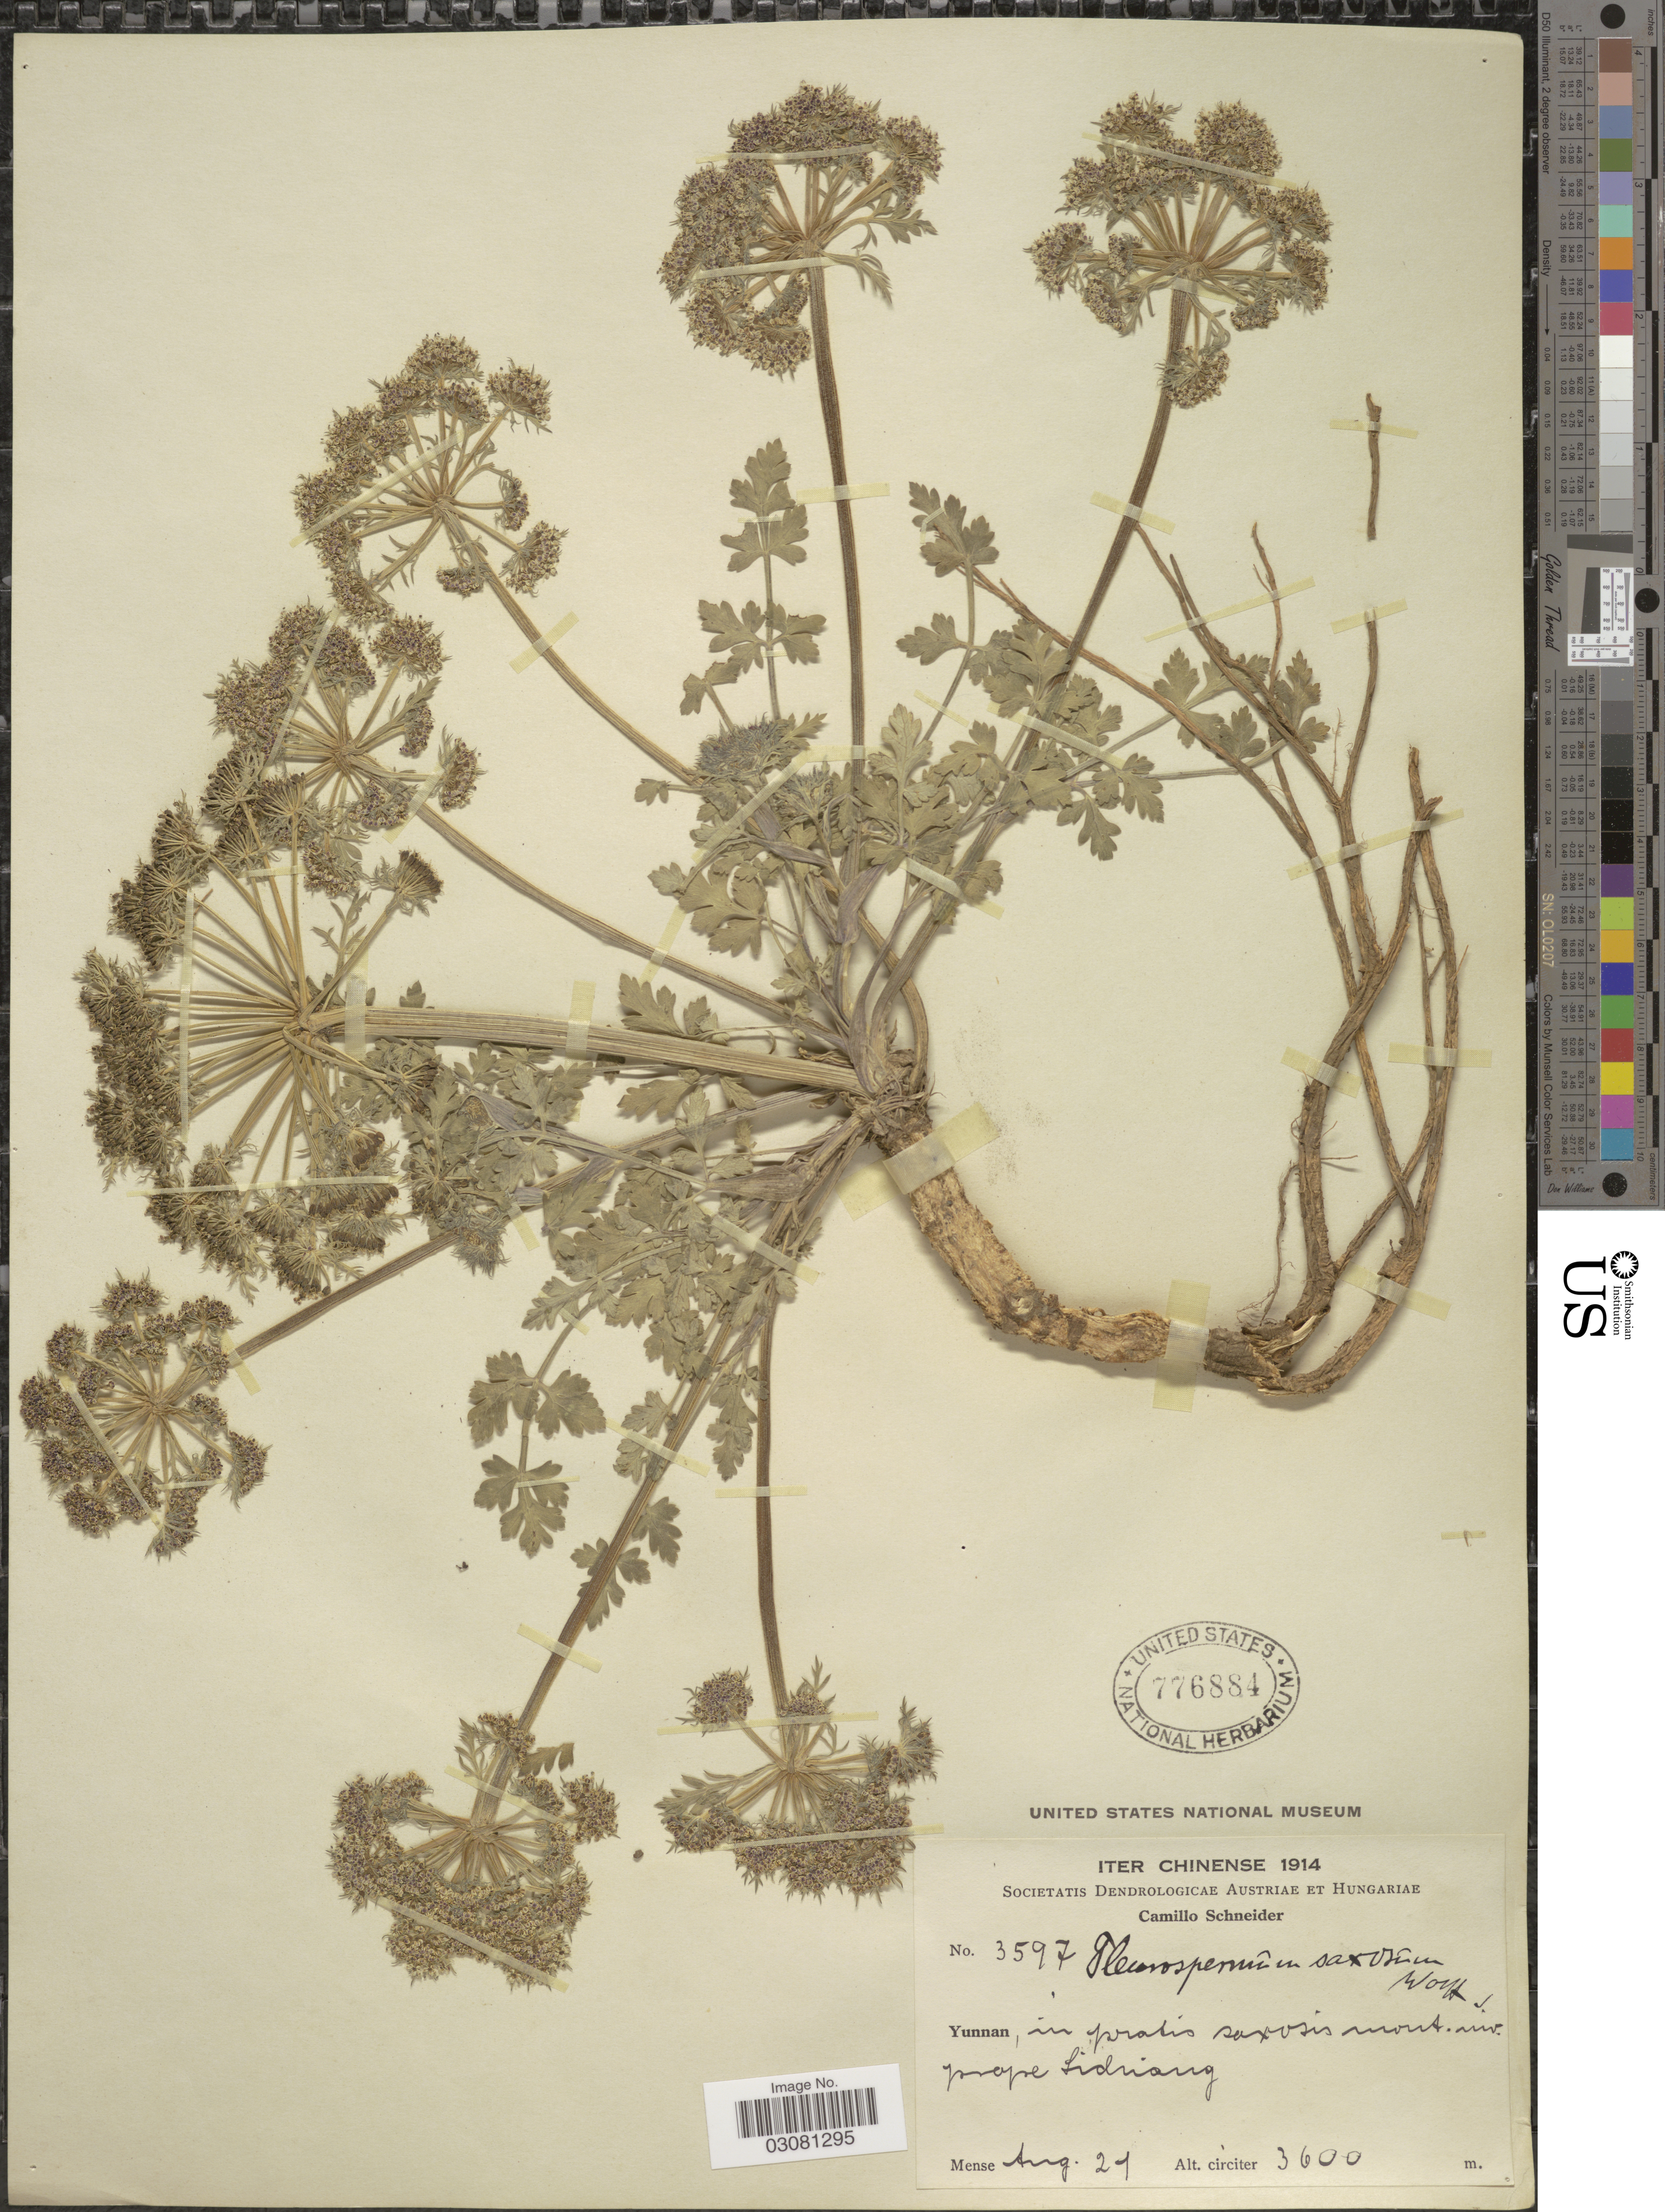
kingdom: Plantae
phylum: Tracheophyta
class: Magnoliopsida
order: Apiales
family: Apiaceae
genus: Pleurospermum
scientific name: Pleurospermum saxosum H. Wolff sp. nov. ined.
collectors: C. K. Schneider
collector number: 3597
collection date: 1914-08-27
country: China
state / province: Yunnan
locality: In pratis saxosis mont. univ. [interpreted] prope Lichiang.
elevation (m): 3600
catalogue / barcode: US 776884